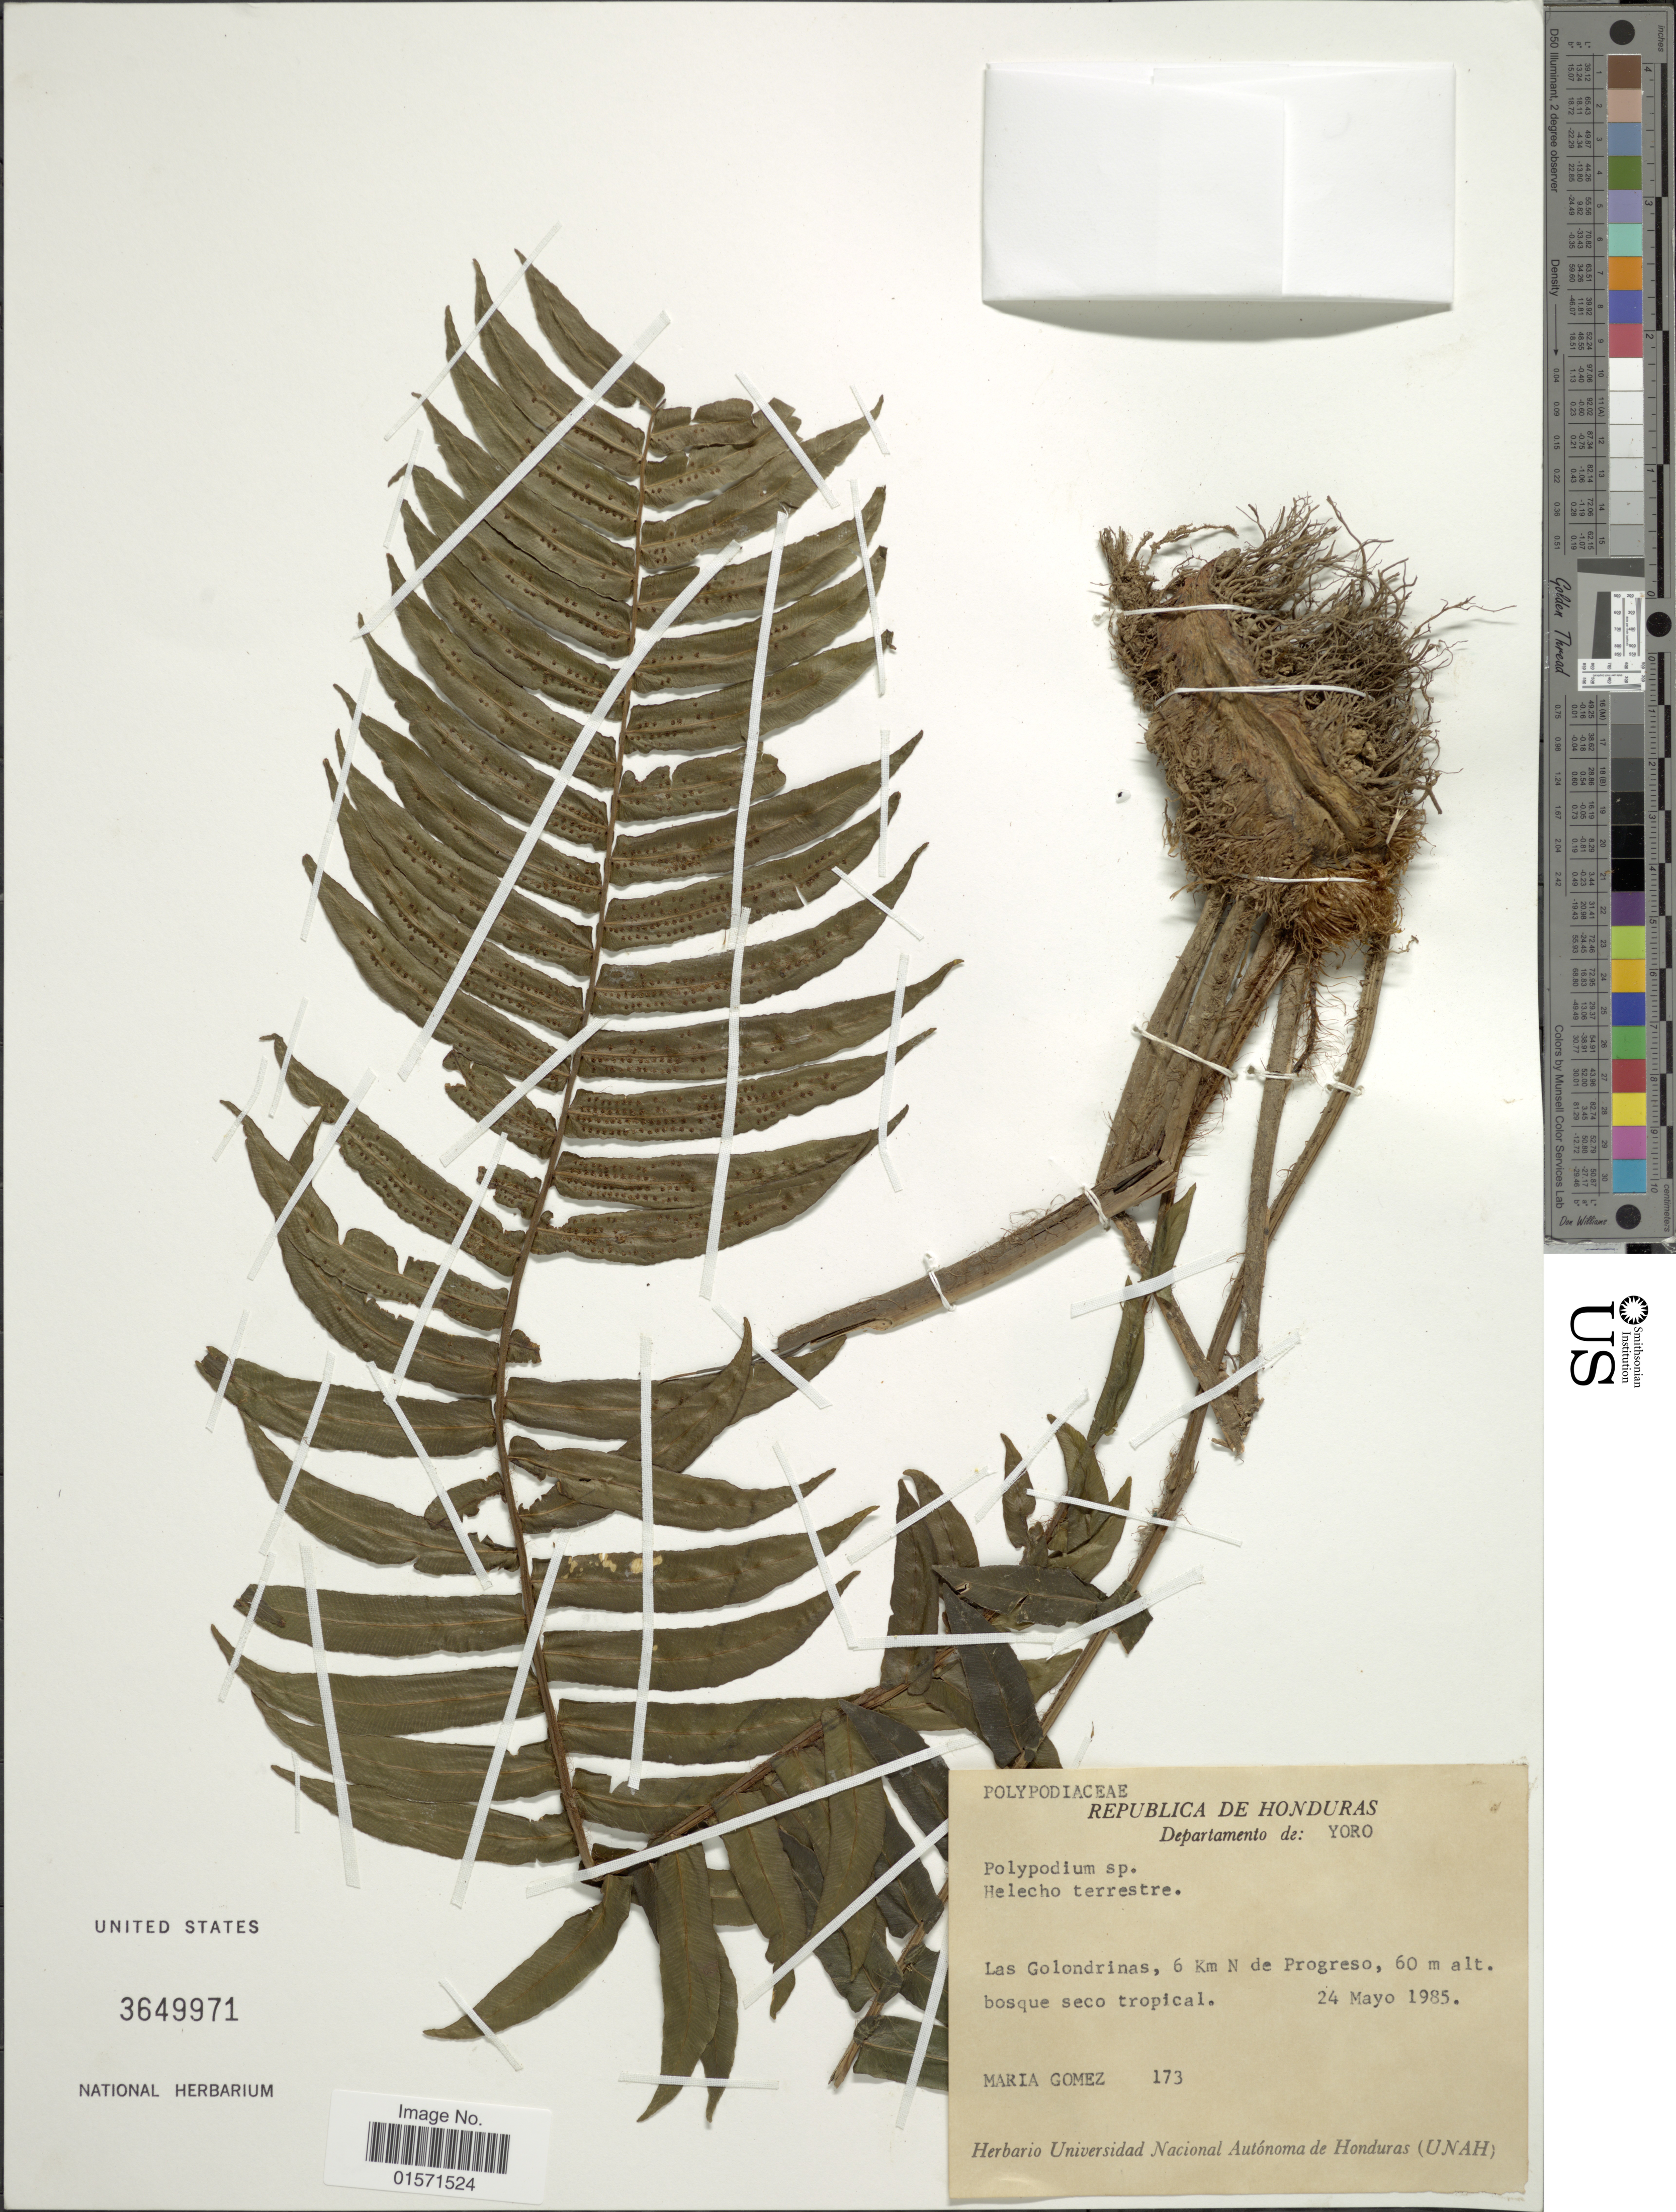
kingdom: Plantae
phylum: Tracheophyta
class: Polypodiopsida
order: Polypodiales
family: Lomariopsidaceae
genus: Cyclopeltis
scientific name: Cyclopeltis semicordata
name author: (Sw.) J. Sm.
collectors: M. Gomez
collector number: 173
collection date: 1985-05-24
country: Honduras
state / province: Yoro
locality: Departmentamento de: Yoro. Las Golondrinas, 6 km N de Progreso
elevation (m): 60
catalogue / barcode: US 3649971